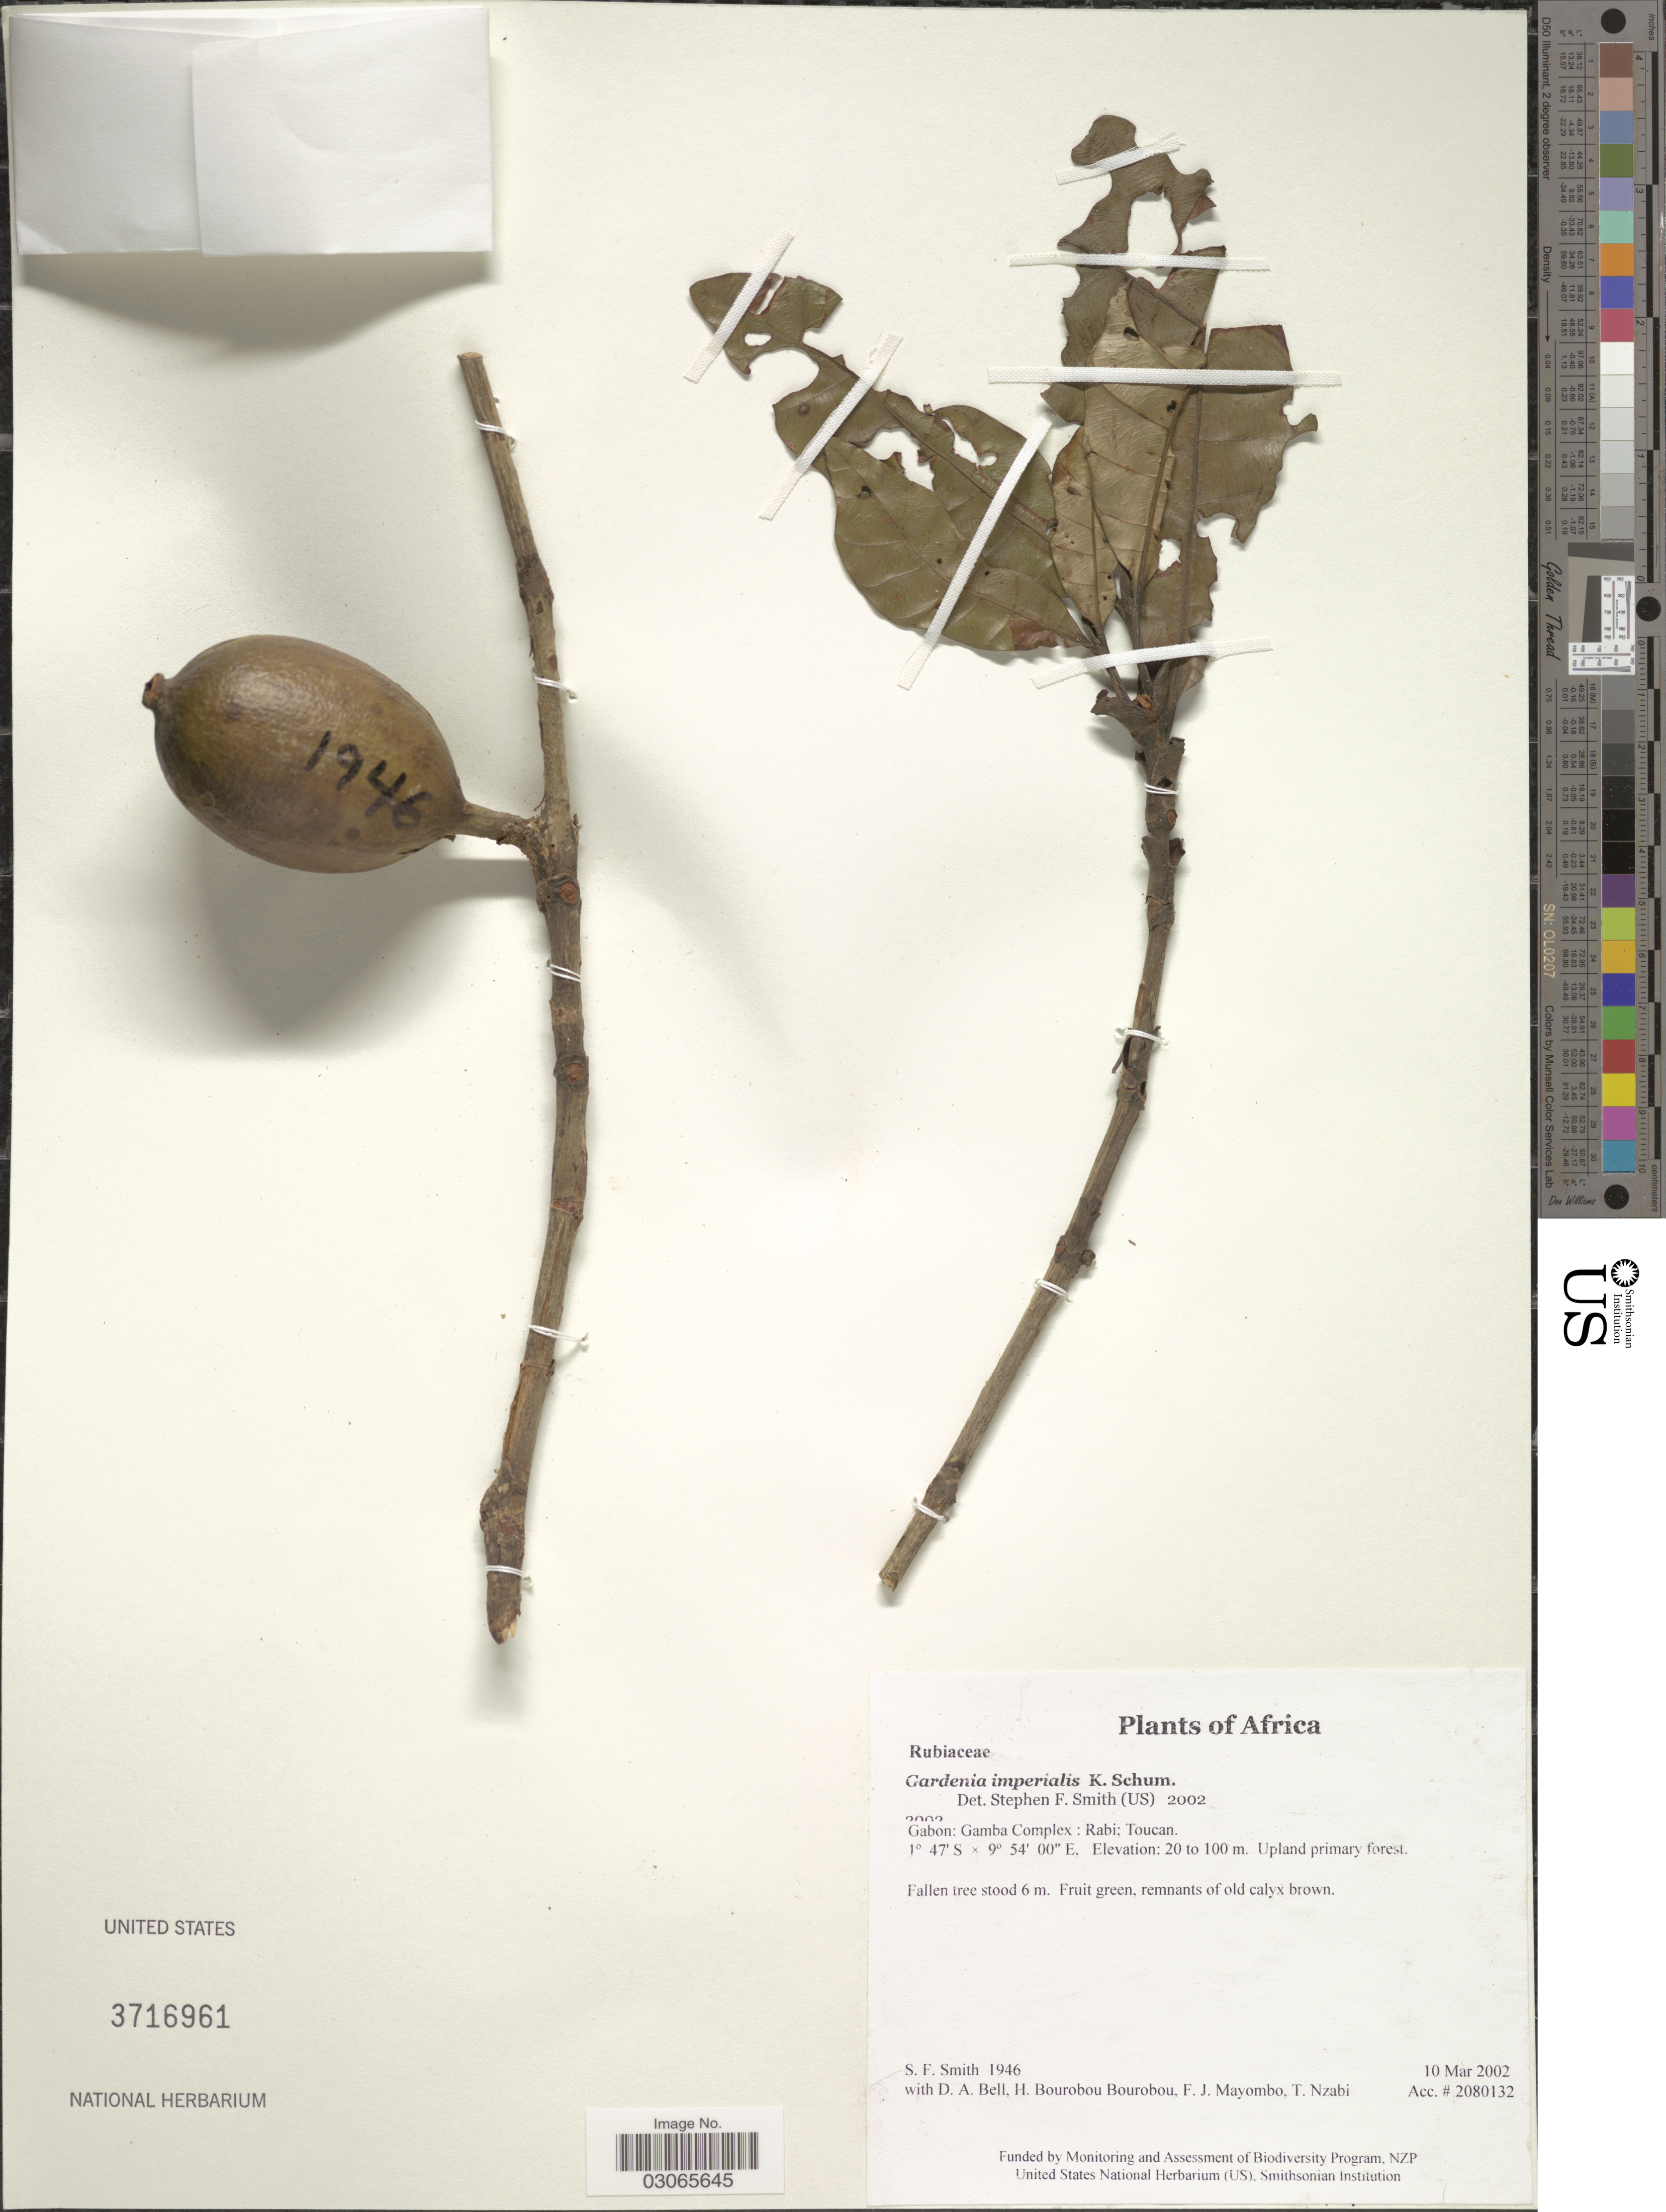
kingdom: Plantae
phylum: Tracheophyta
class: Magnoliopsida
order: Gentianales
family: Rubiaceae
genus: Gardenia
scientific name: Gardenia imperialis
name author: K. Schum.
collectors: S.F. Smith, D. A. Bell, H. Bourobou Bourobou & F. J. Mayombo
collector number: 1946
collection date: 2002-03-10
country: Gabon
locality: Gamba Complex: Rabi: Toucan.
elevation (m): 20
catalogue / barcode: US 3716961